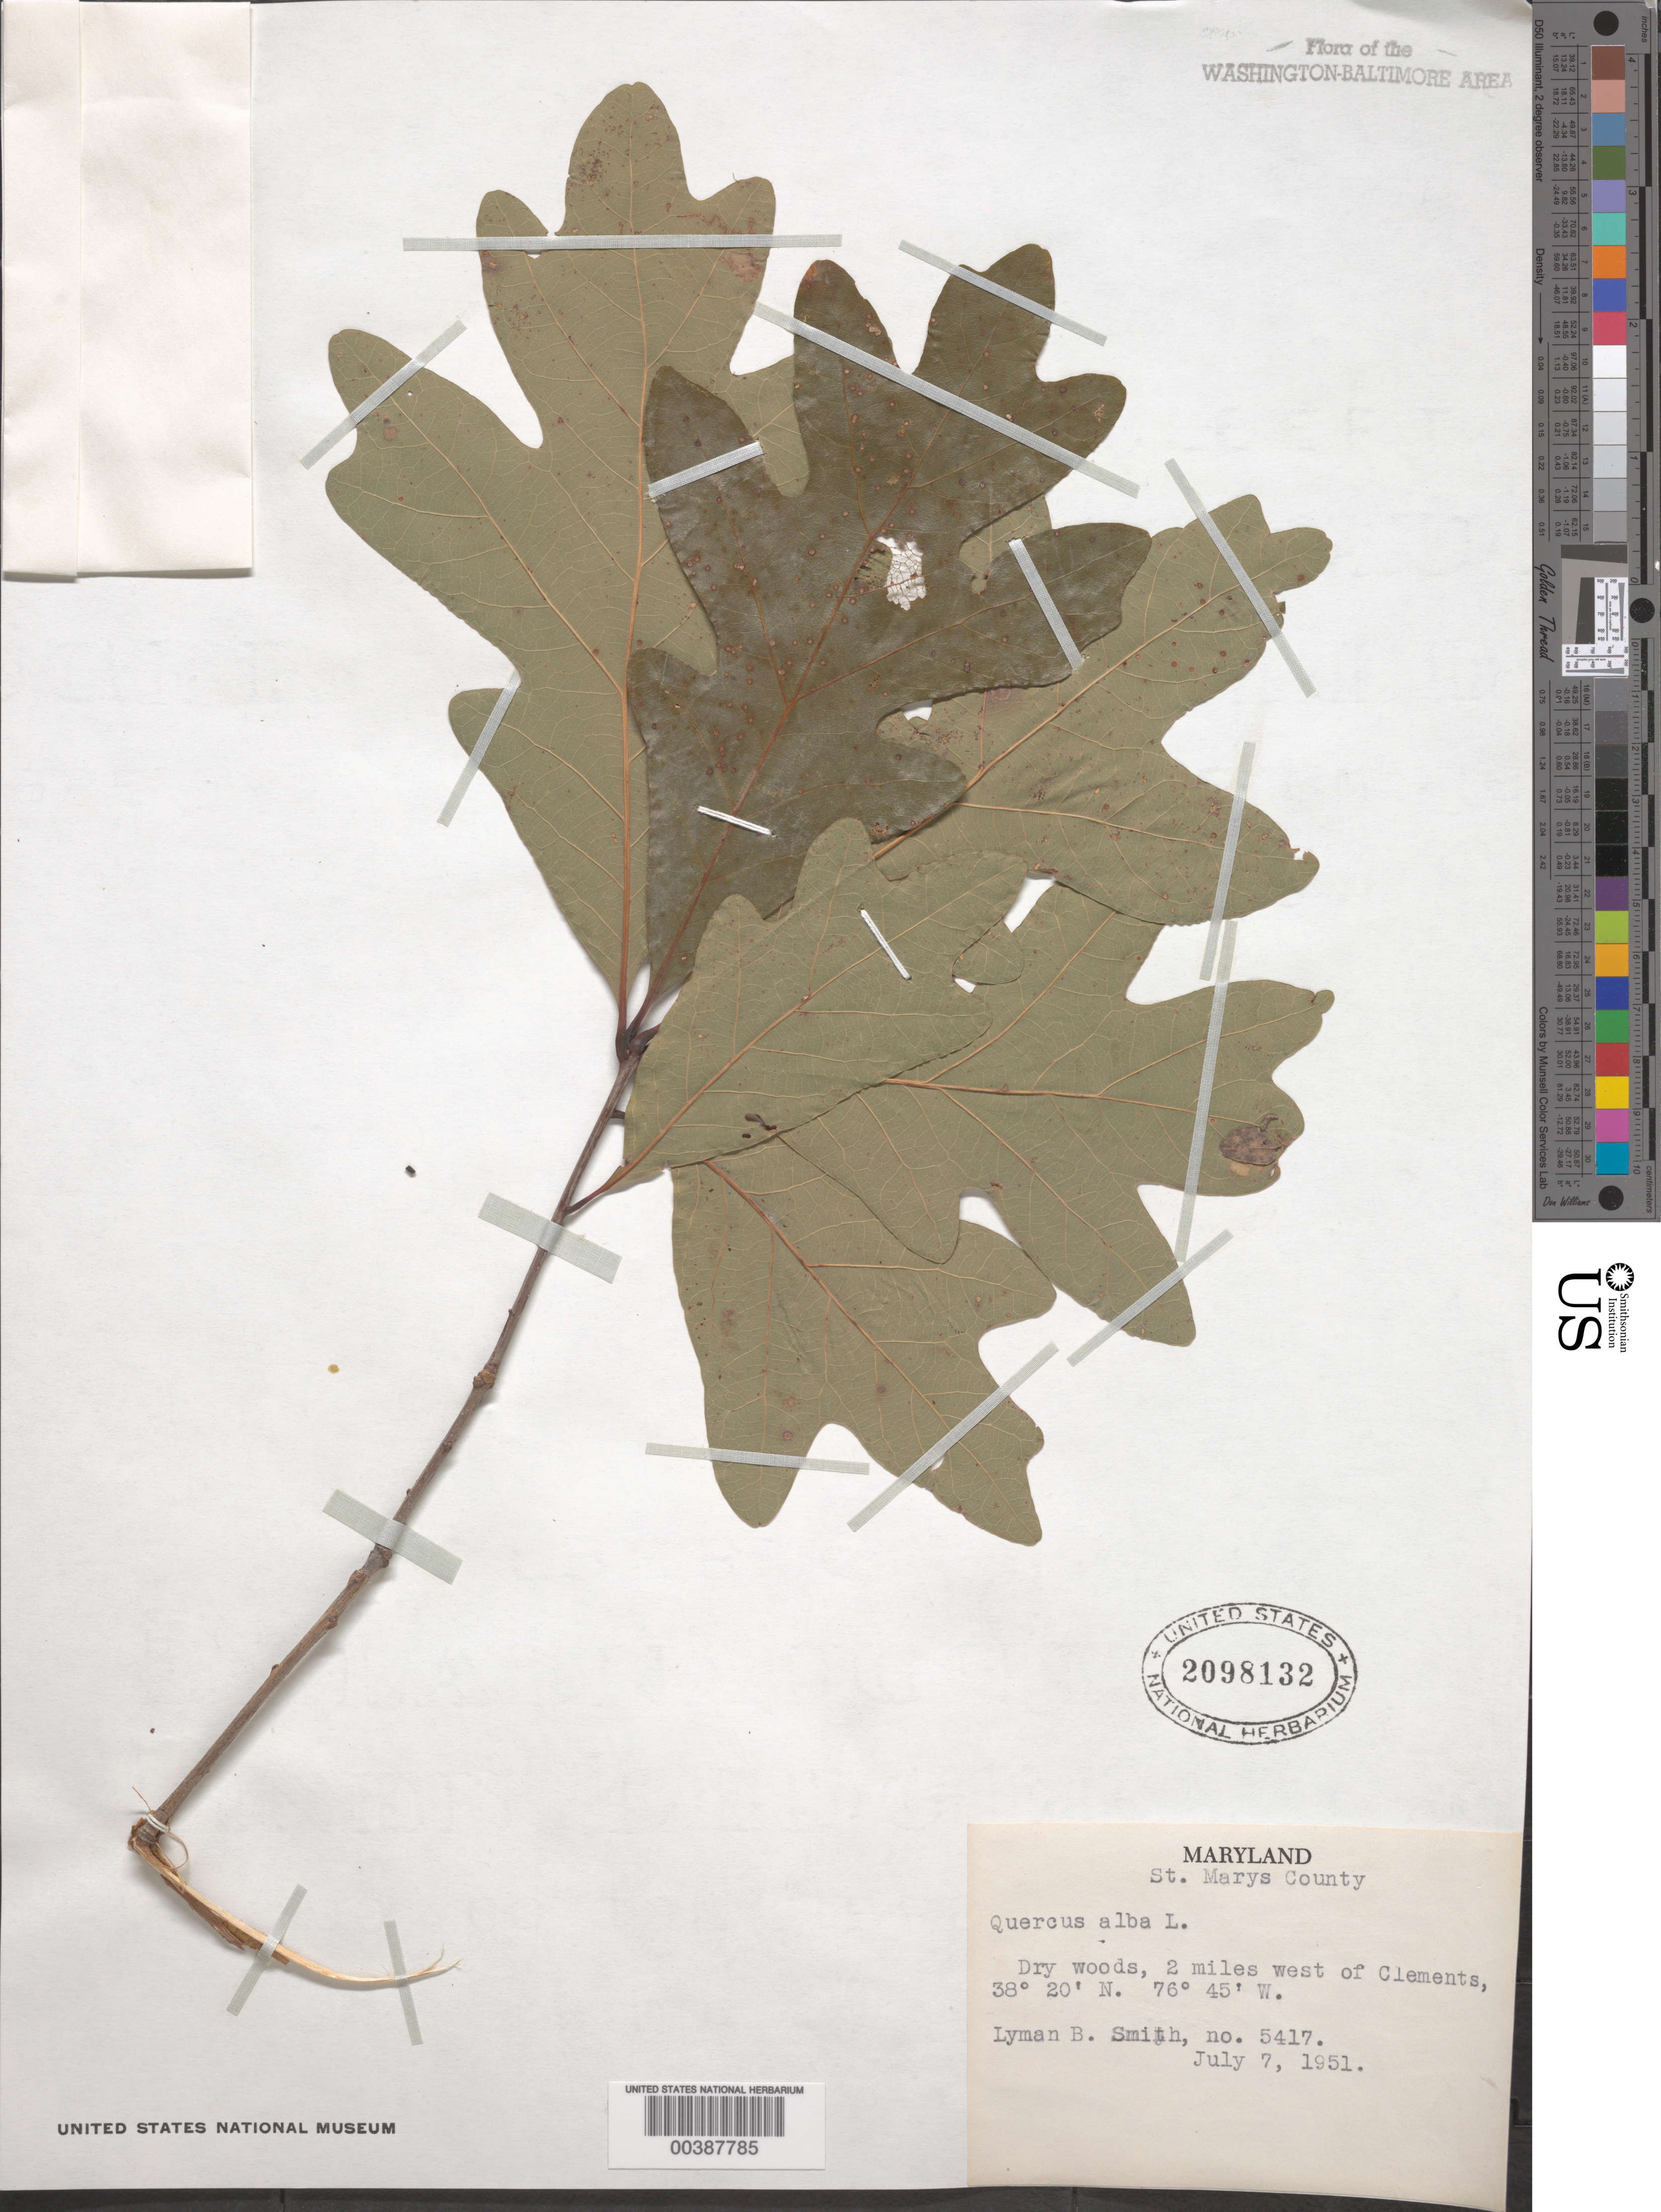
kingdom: Plantae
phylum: Tracheophyta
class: Magnoliopsida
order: Fagales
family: Fagaceae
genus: Quercus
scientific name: Quercus alba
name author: L.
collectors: L. Smith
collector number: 5417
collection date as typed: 07 Jul 1951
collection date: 1951-07-07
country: United States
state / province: Maryland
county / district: St. Mary's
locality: West of Clements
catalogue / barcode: US 2098132